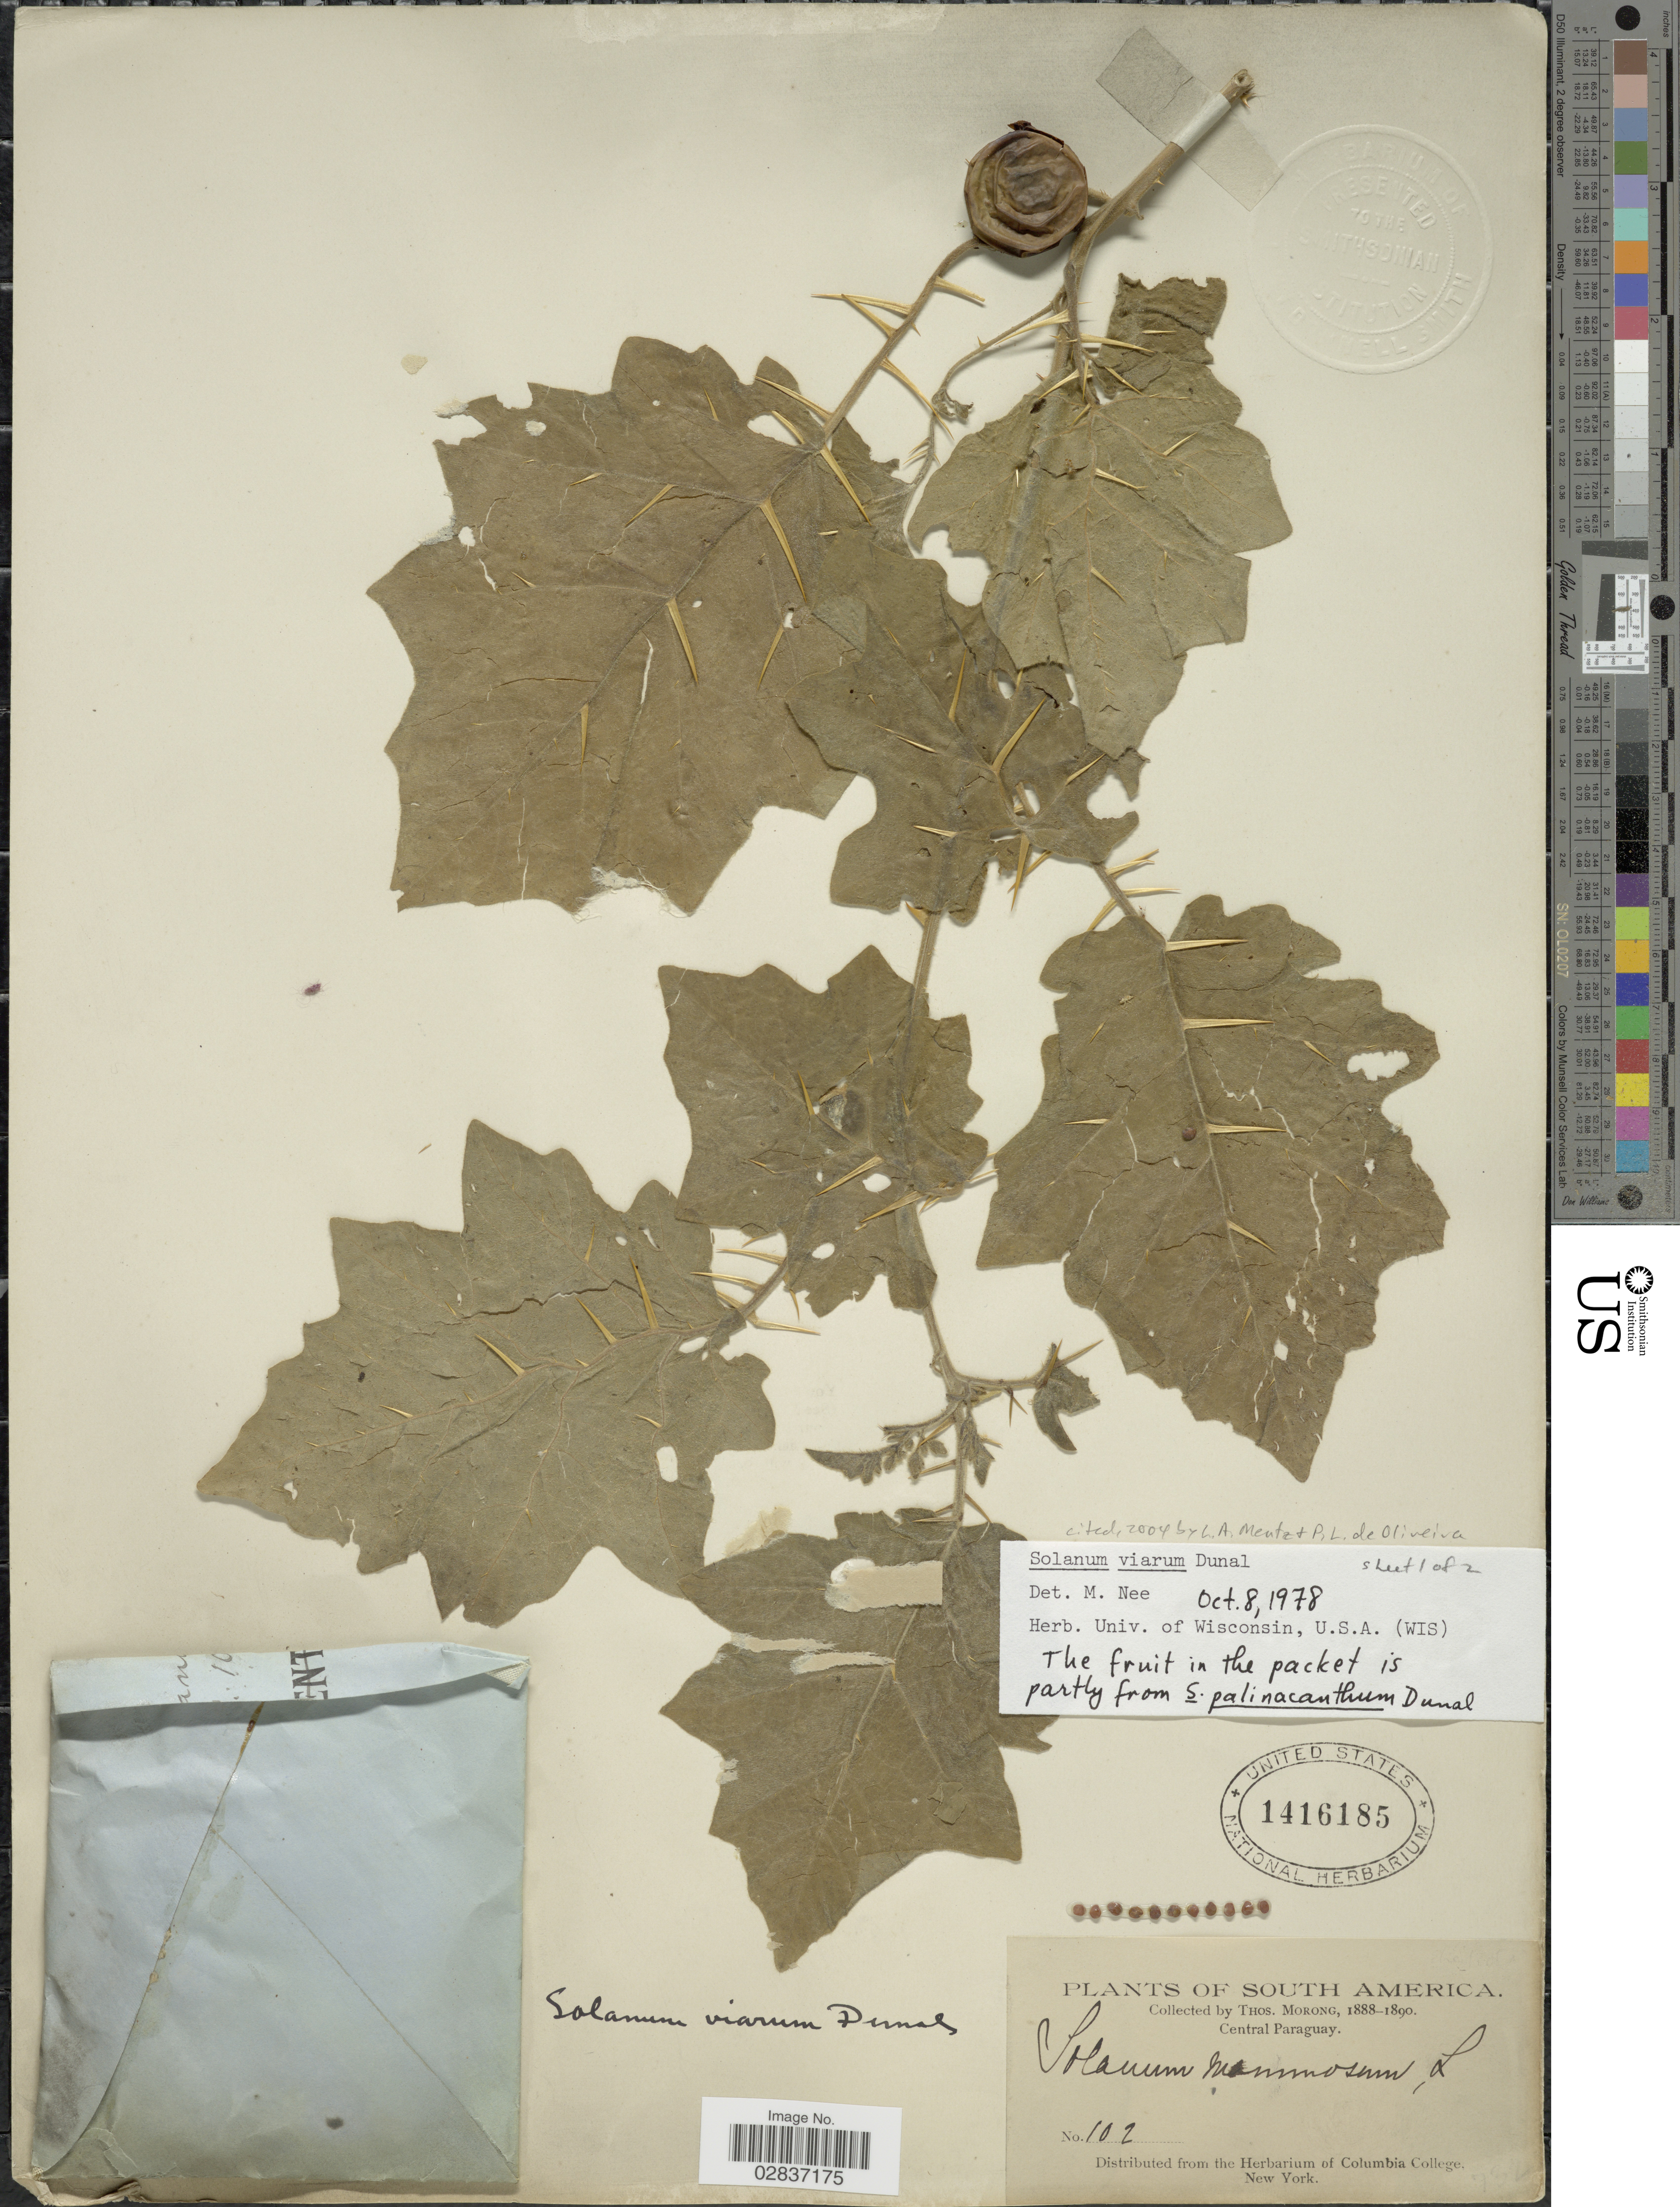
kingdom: Plantae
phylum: Tracheophyta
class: Magnoliopsida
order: Solanales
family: Solanaceae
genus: Solanum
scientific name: Solanum viarum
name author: Dunal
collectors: ex herb. T. Morong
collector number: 102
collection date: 1888/1890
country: Paraguay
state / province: Central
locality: Central Paraguay.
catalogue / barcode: US 1416185